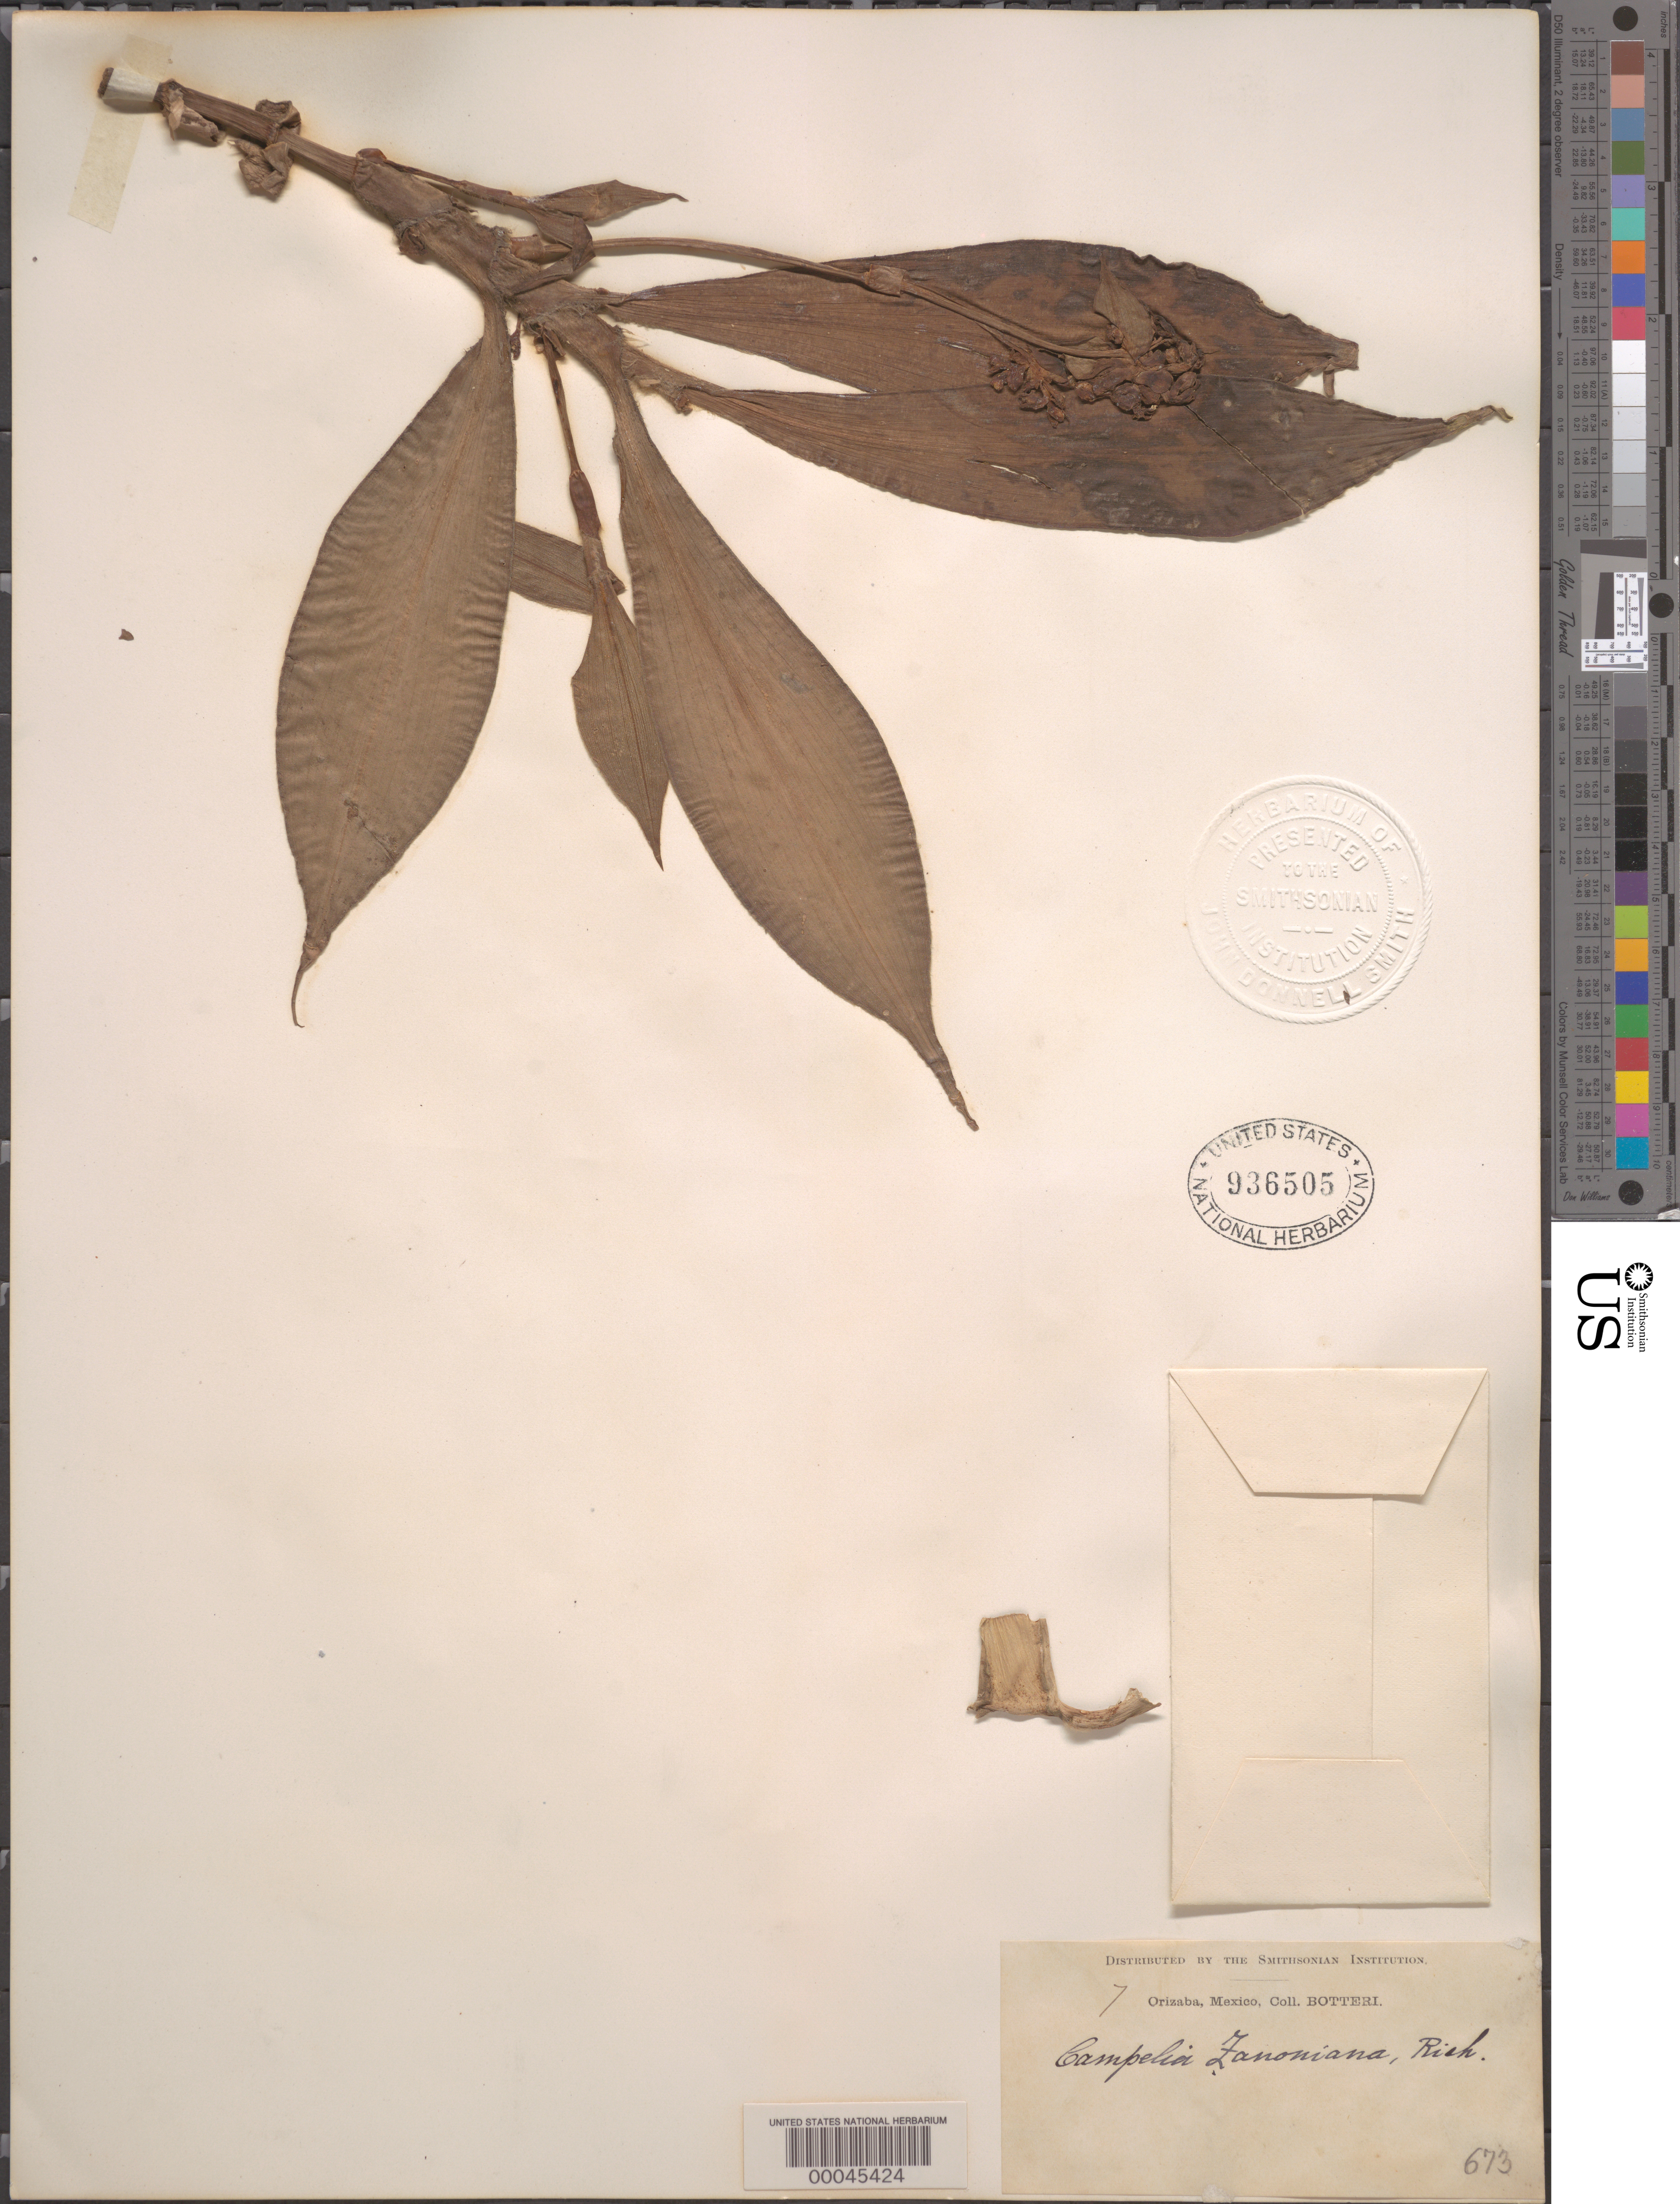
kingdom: Plantae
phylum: Tracheophyta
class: Liliopsida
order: Commelinales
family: Commelinaceae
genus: Tradescantia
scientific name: Tradescantia zanonia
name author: (L.) Sw.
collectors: -. Botteri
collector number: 07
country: Mexico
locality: Orizaba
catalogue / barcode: US 936505